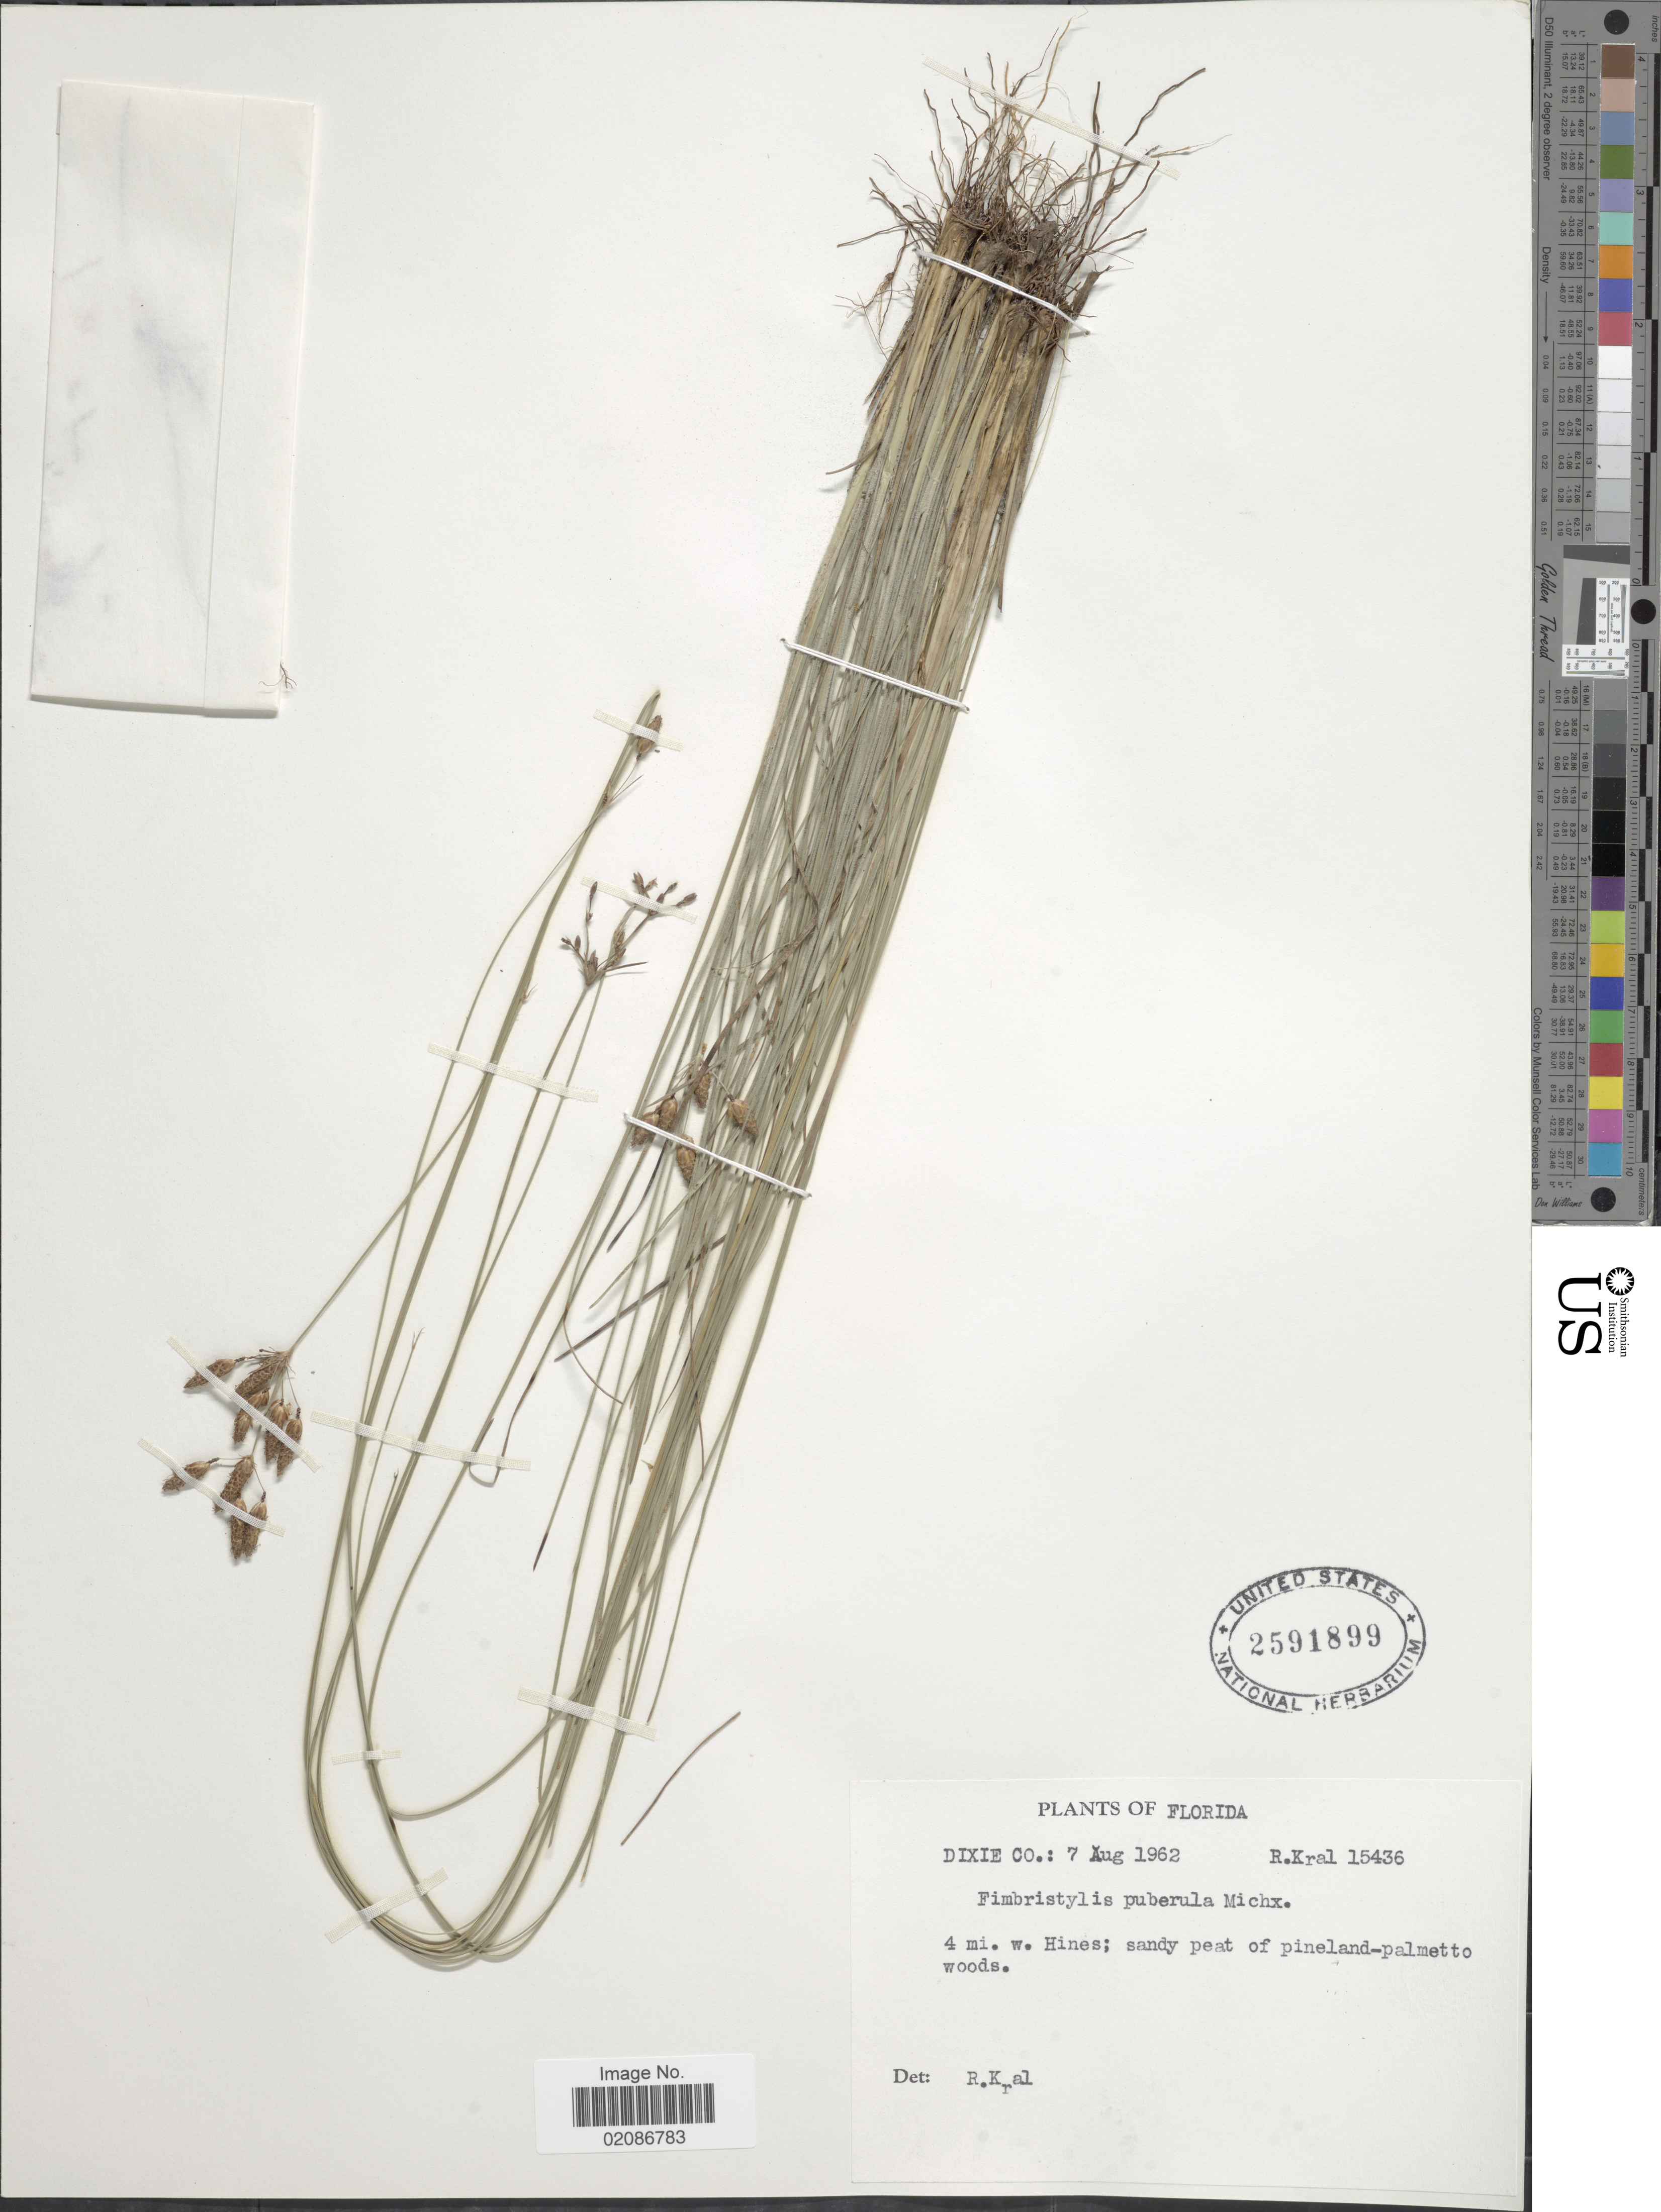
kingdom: Plantae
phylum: Tracheophyta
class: Liliopsida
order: Poales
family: Cyperaceae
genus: Fimbristylis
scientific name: Fimbristylis puberula var. puberula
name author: (Michx.) Vahl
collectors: R. Kral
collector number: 15436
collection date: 1962-08-07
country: United States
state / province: Florida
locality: Dixie Co.: 4 mi. w. Hines; sandy peat of pineland-palmetto woods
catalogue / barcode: US 2591899